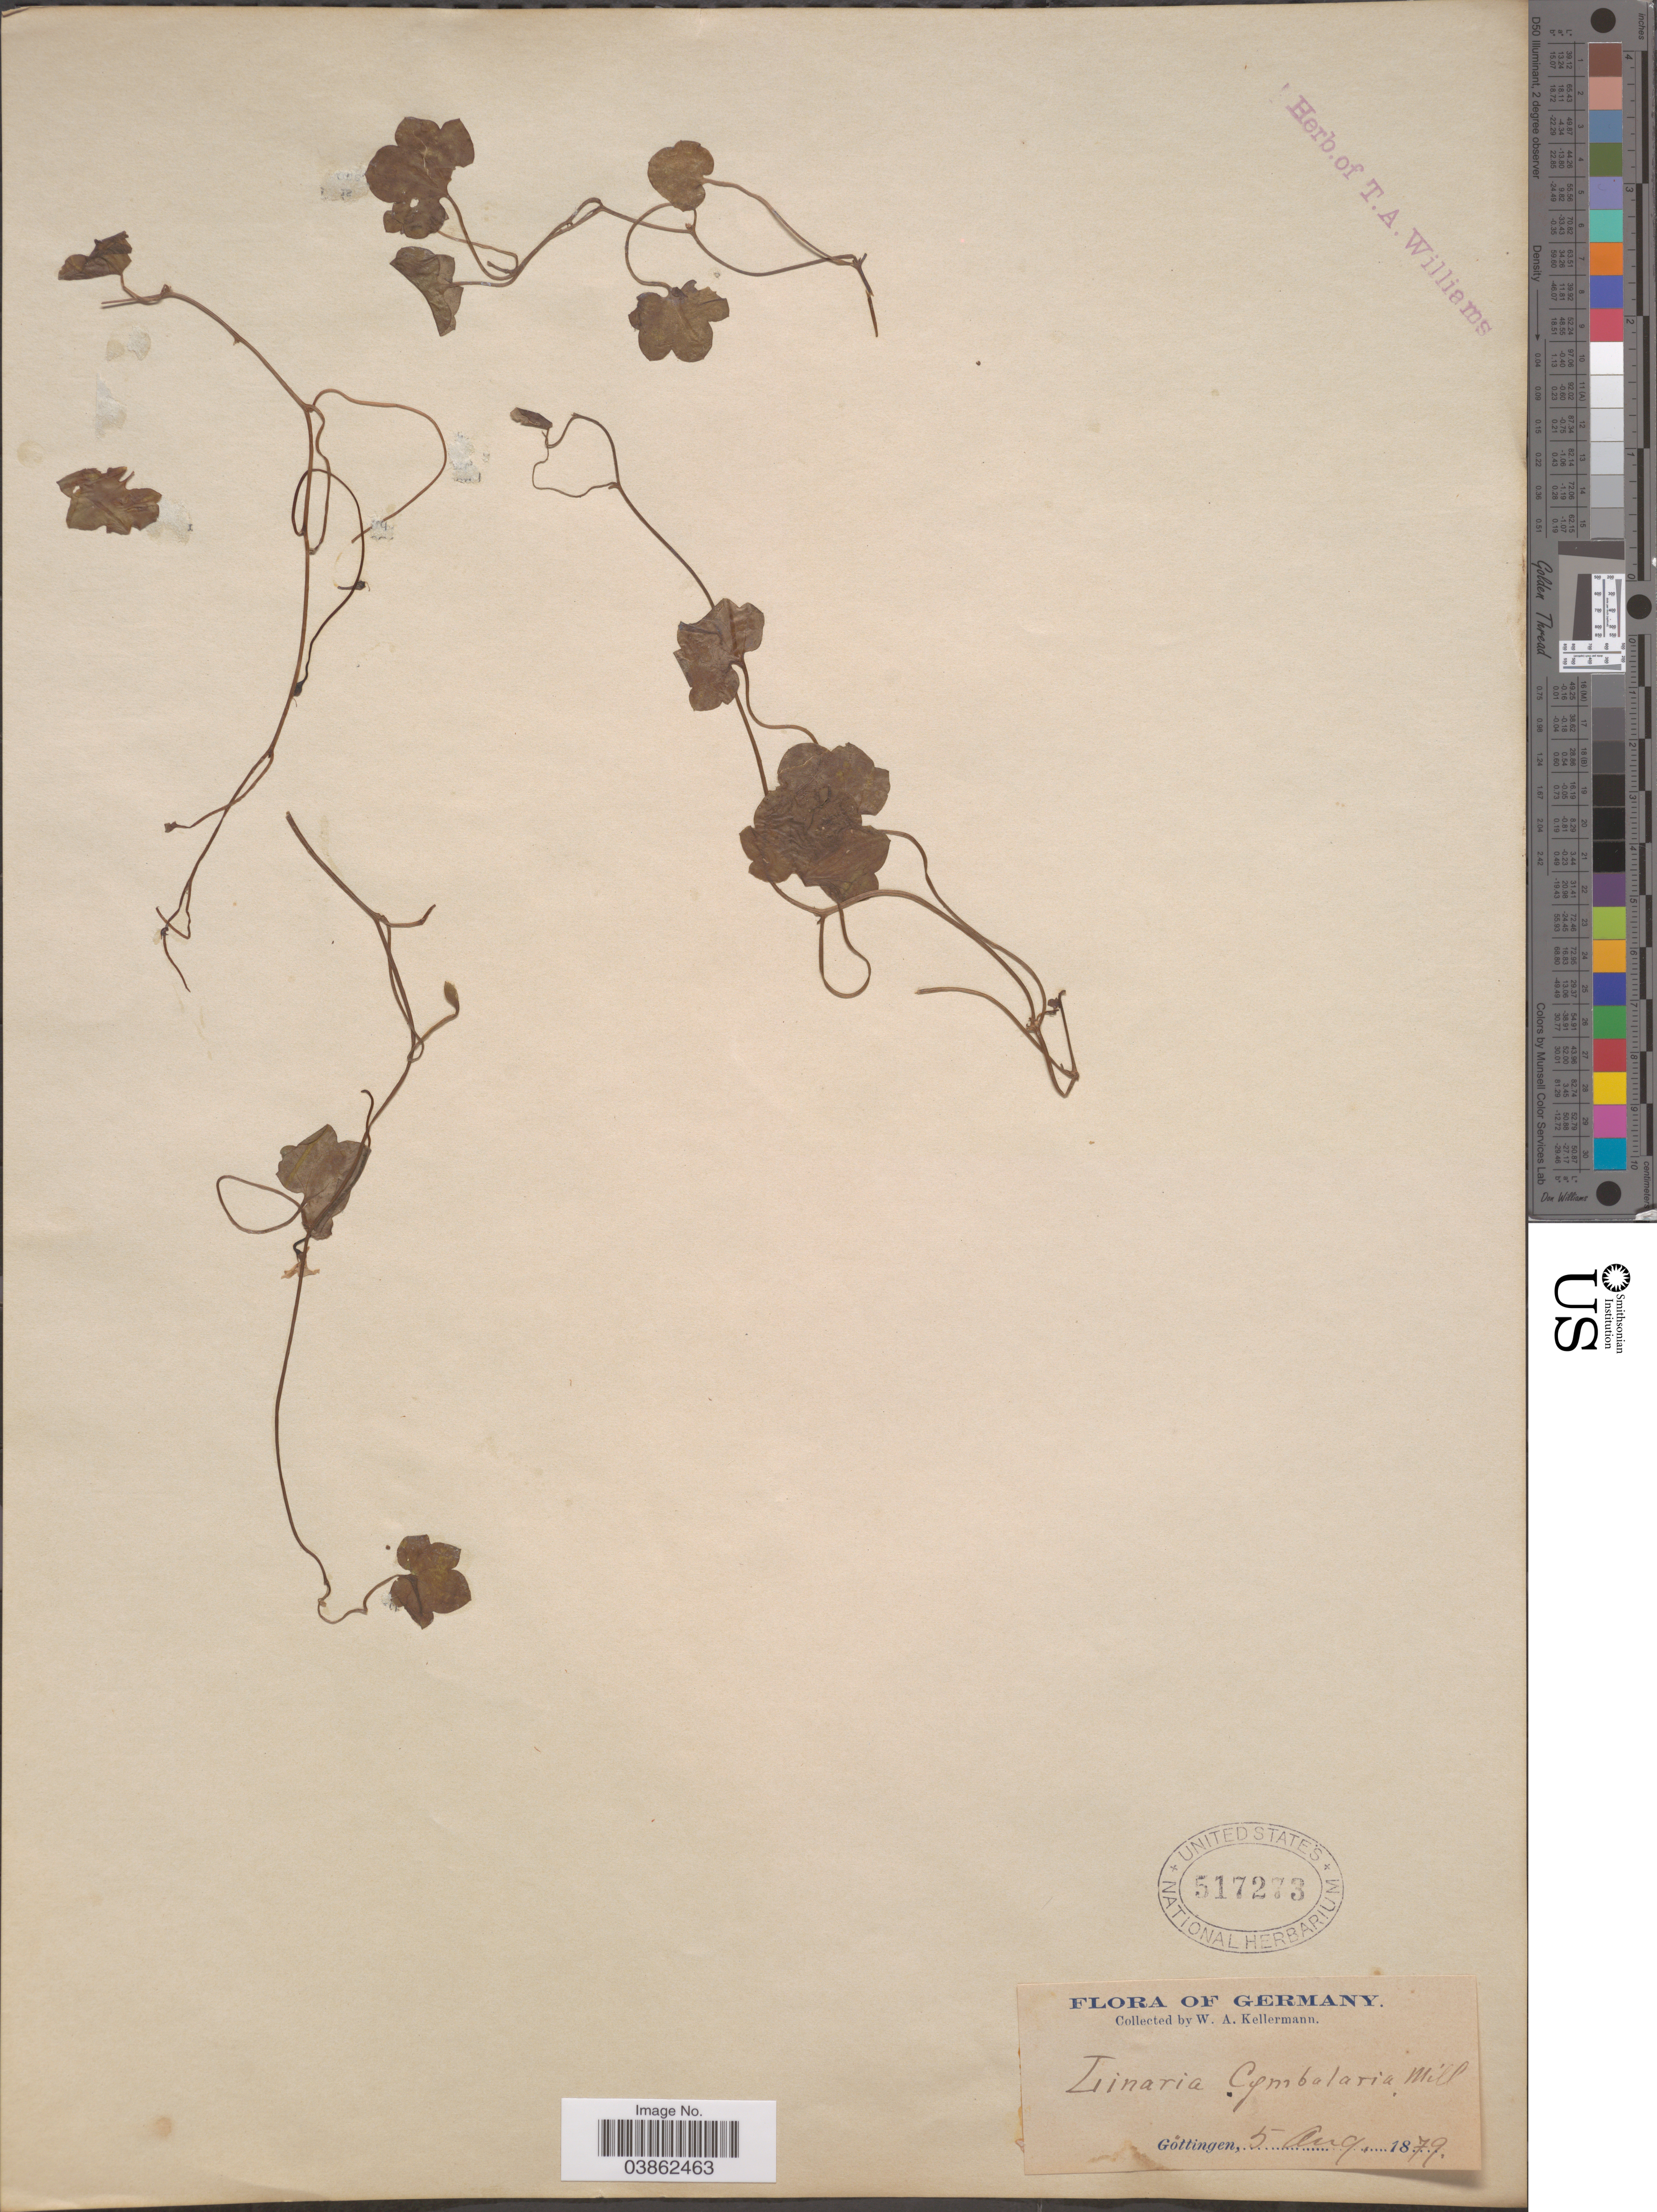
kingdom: Plantae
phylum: Tracheophyta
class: Magnoliopsida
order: Lamiales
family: Plantaginaceae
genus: Cymbalaria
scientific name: Cymbalaria sp.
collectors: W. A. Kellermann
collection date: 1879-08-05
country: Germany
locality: Gottingen.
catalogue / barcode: US 517273